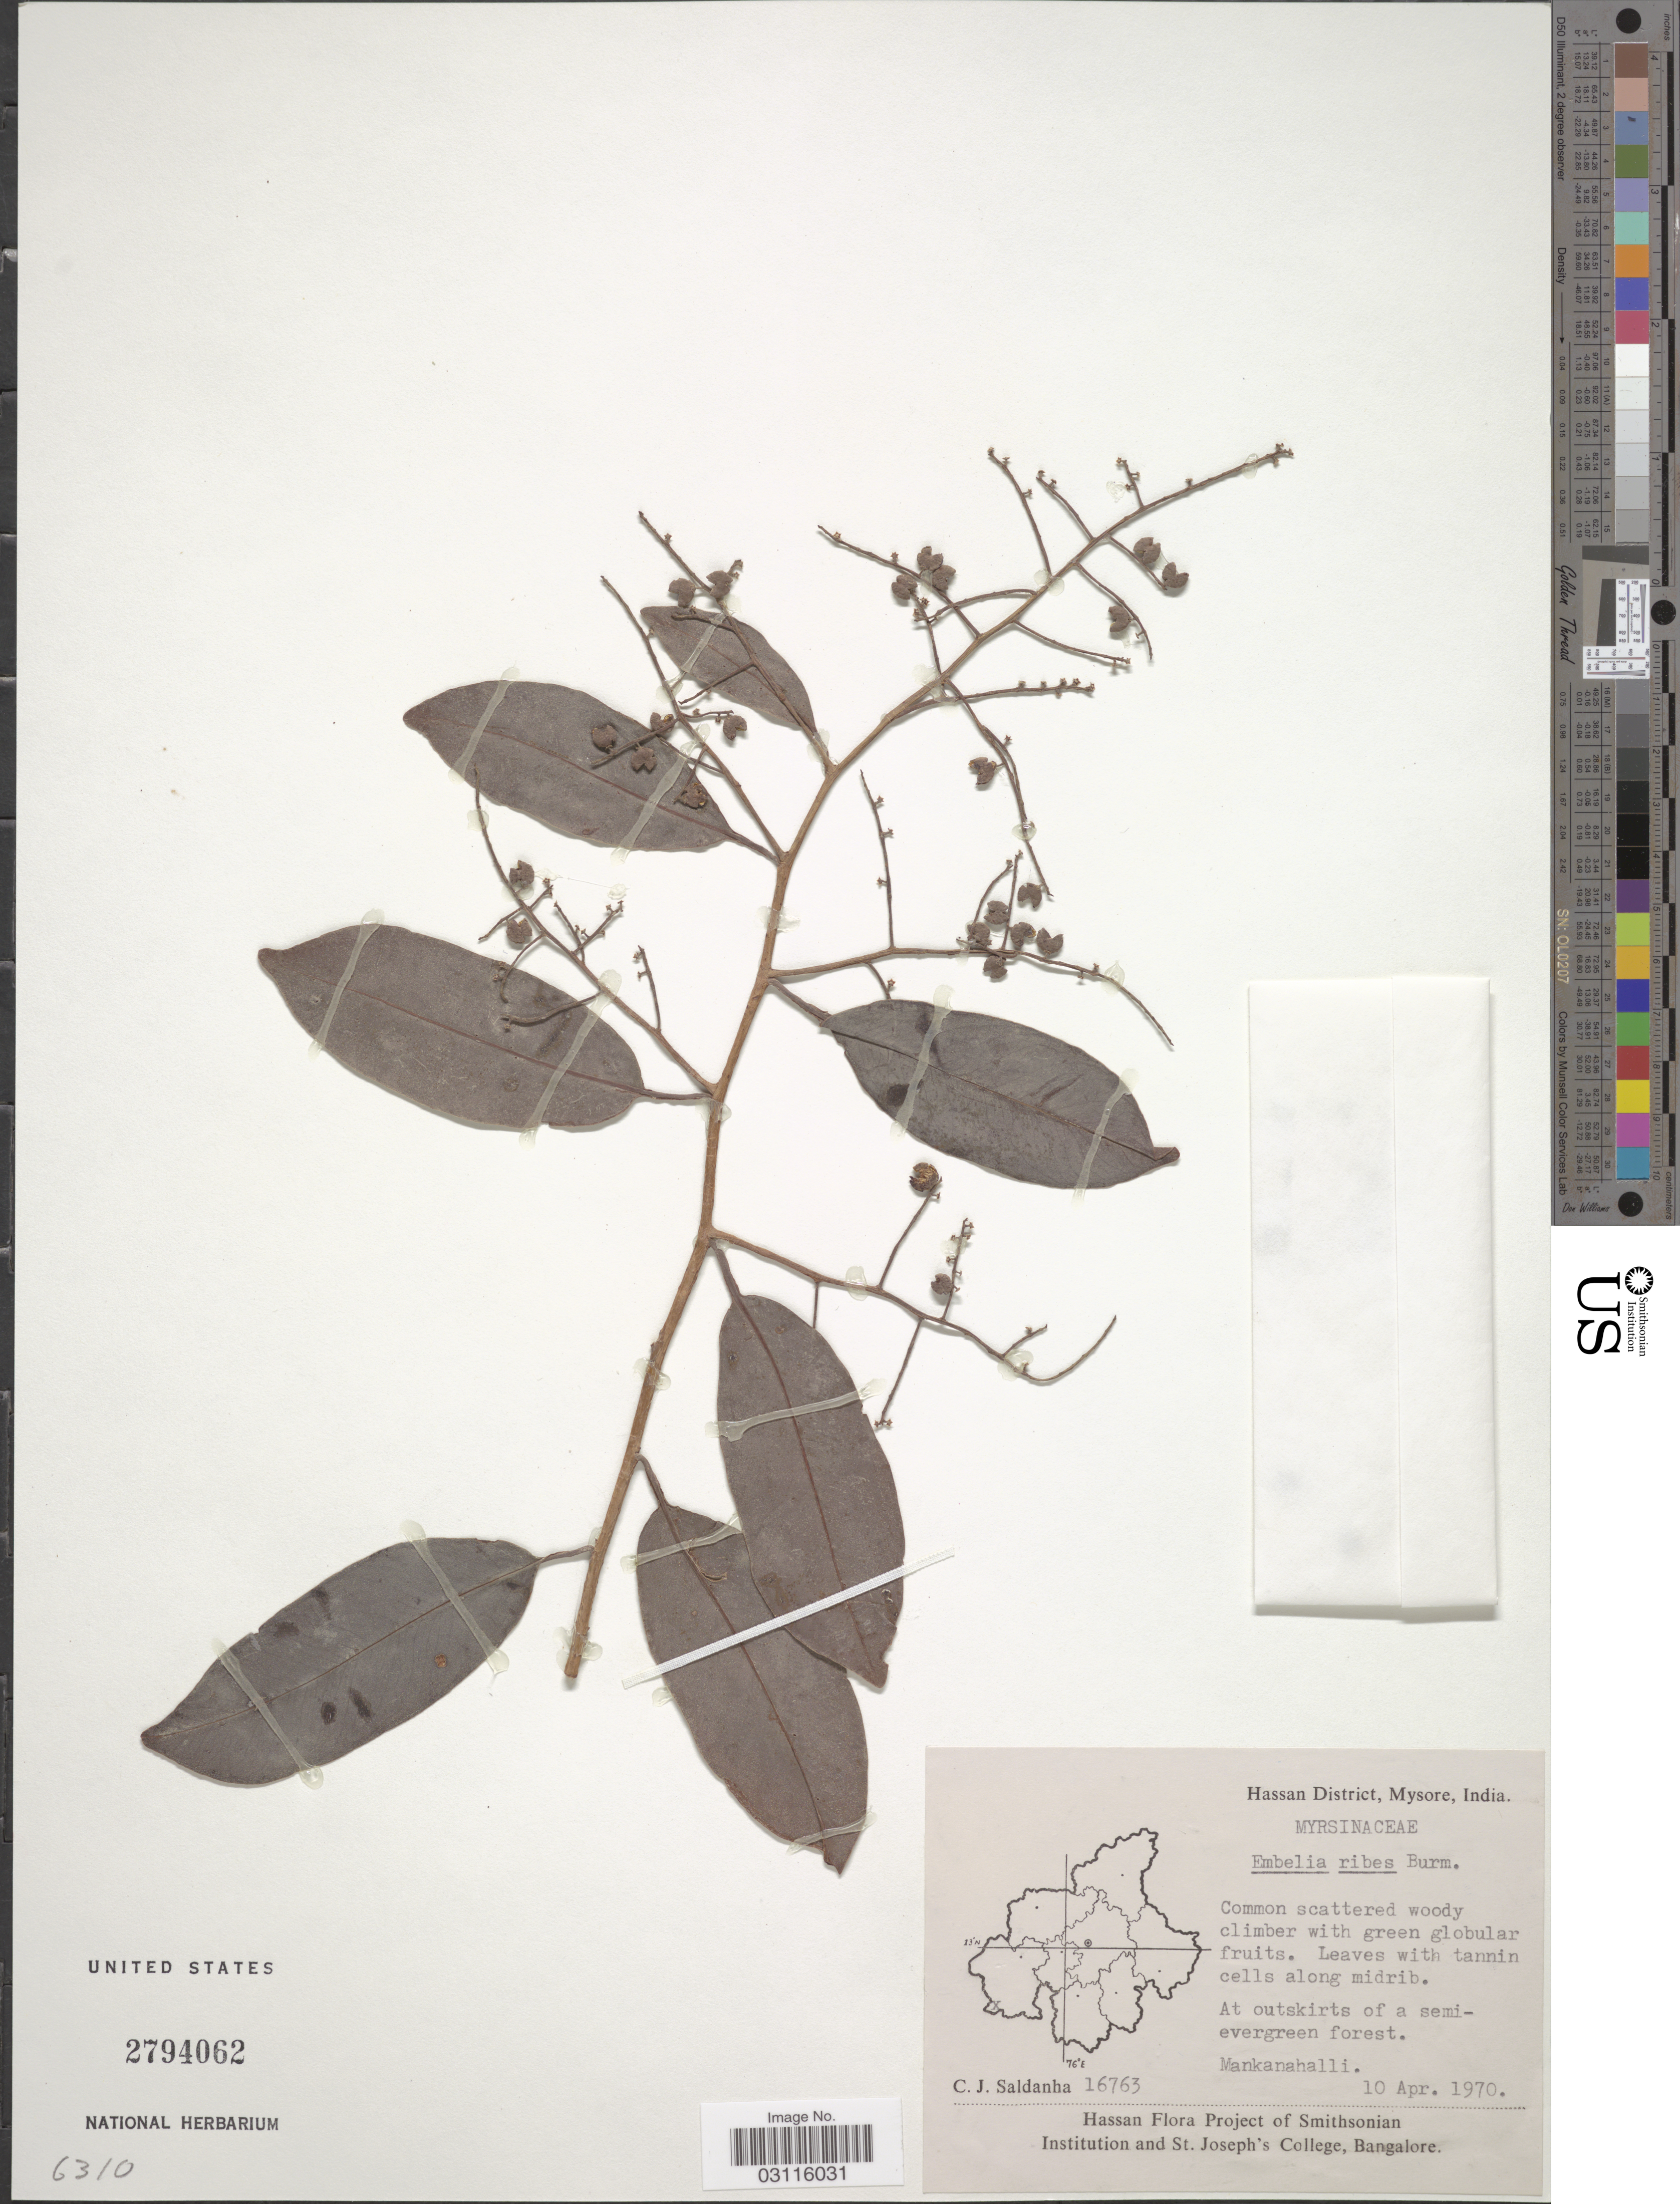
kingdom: Plantae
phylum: Tracheophyta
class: Magnoliopsida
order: Ericales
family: Primulaceae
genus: Embelia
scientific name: Embelia ribes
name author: Burm. f.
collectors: C. J. Saldanha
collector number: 16763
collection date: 1970-04-10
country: India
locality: Hassan District, Mysore, Mankanahalli.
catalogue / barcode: US 2794062